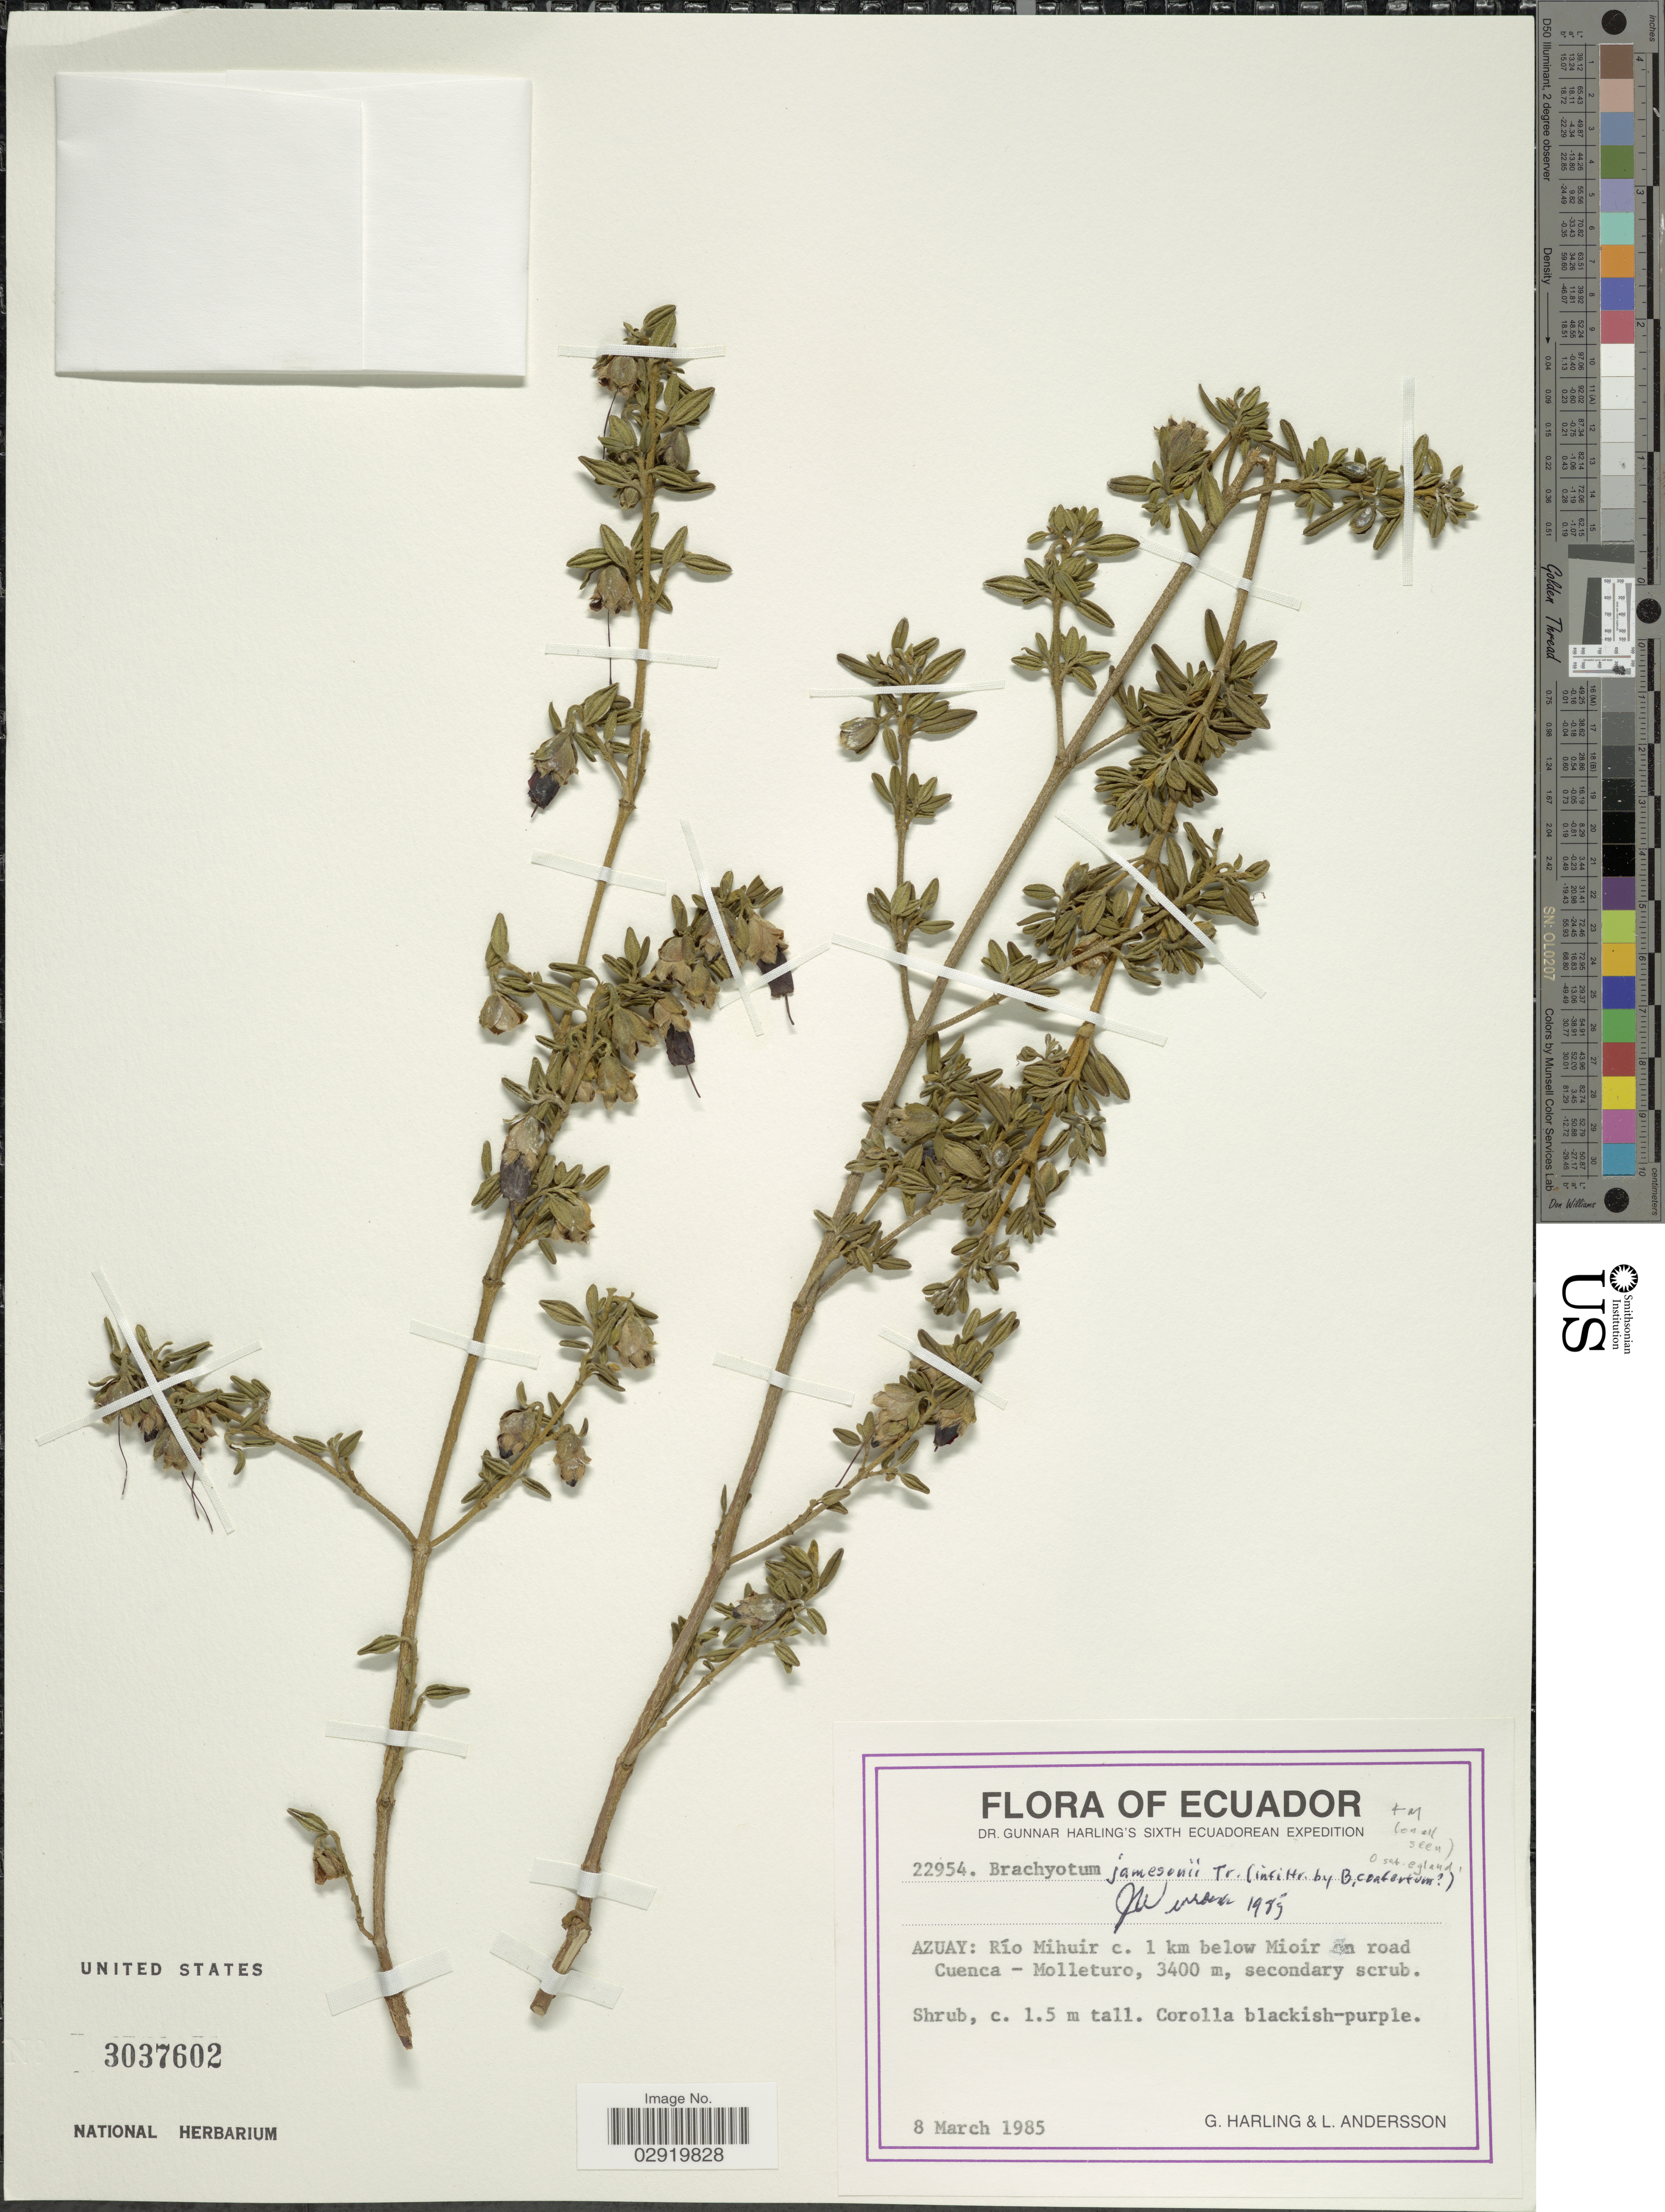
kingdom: Plantae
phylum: Tracheophyta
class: Magnoliopsida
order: Myrtales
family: Melastomataceae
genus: Brachyotum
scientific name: Brachyotum jamesonii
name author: Triana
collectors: G. Harling & L. Andersson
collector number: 22954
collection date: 1985-03-08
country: Ecuador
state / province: Azuay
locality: Río Mihuir c. 1 km below Mioir on road Cuenca - Molleturo.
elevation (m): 3400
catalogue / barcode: US 3037602